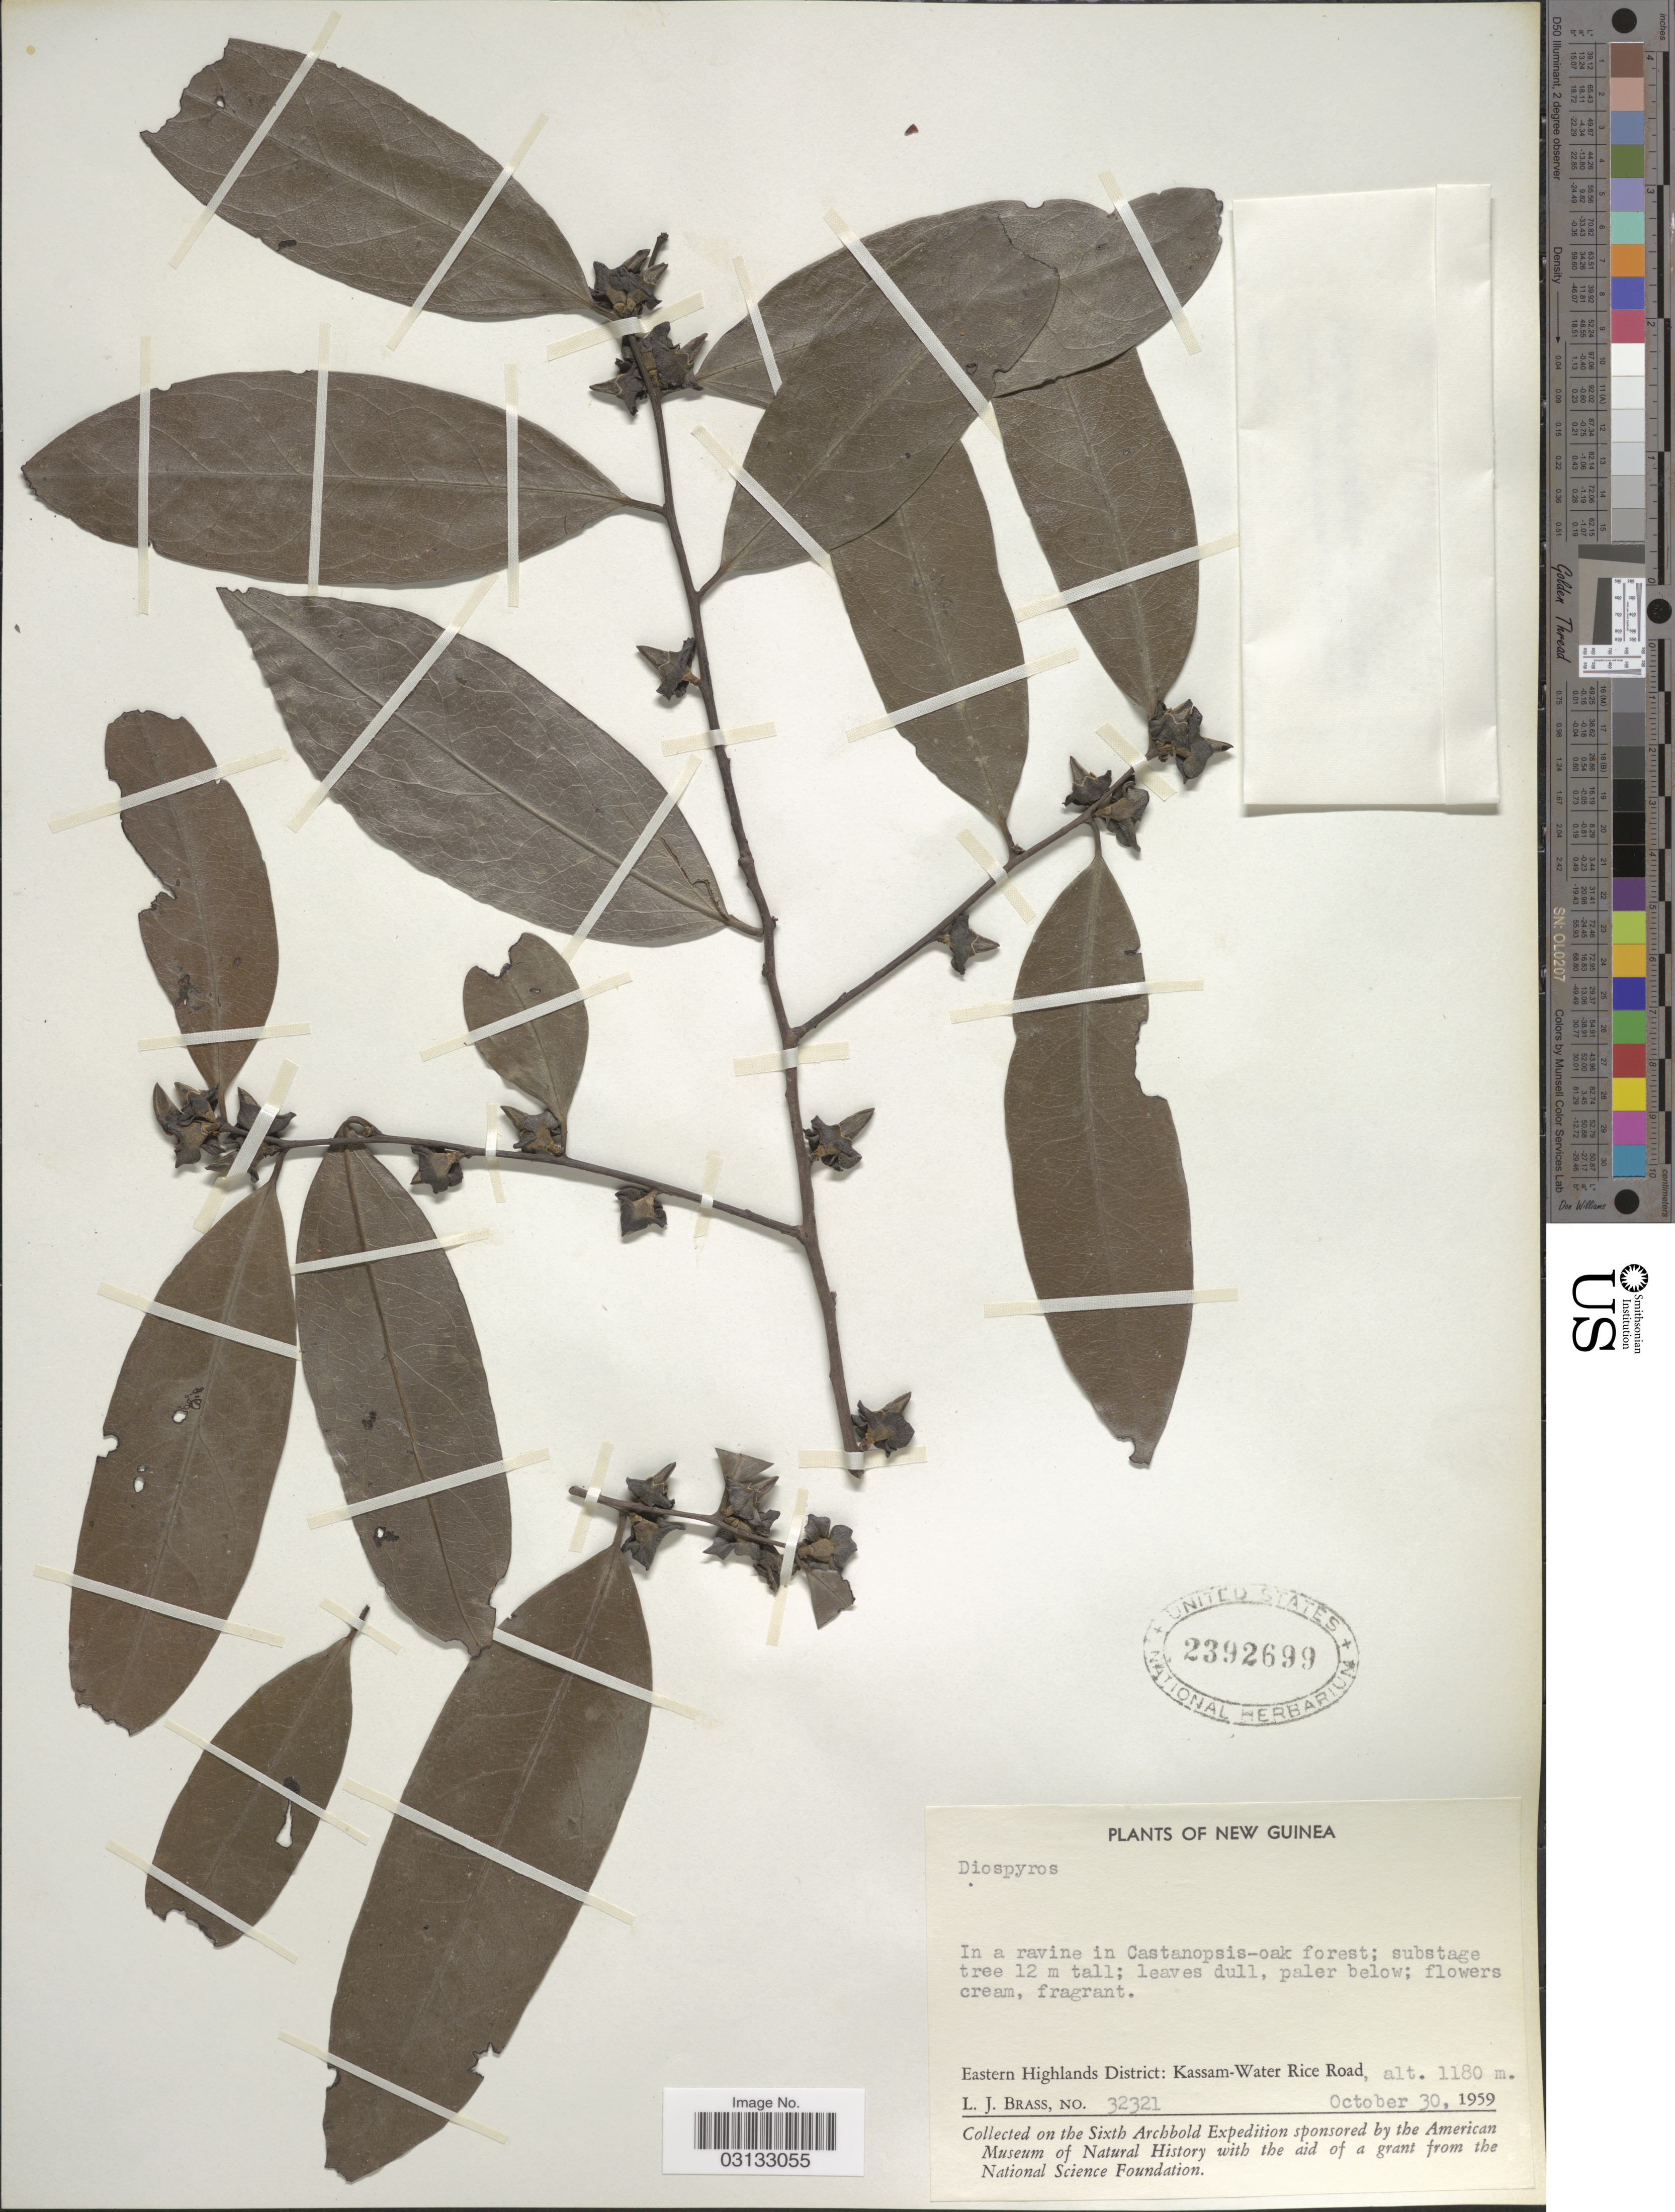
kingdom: Plantae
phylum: Tracheophyta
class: Magnoliopsida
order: Ericales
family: Ebenaceae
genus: Diospyros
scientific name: Diospyros sp.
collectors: L. J. Brass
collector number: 32321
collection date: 1959-10-30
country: Papua New Guinea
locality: New Guinea, Eastern Highlands District: Kassam-Water Rice Road.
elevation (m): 1180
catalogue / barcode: US 2392699